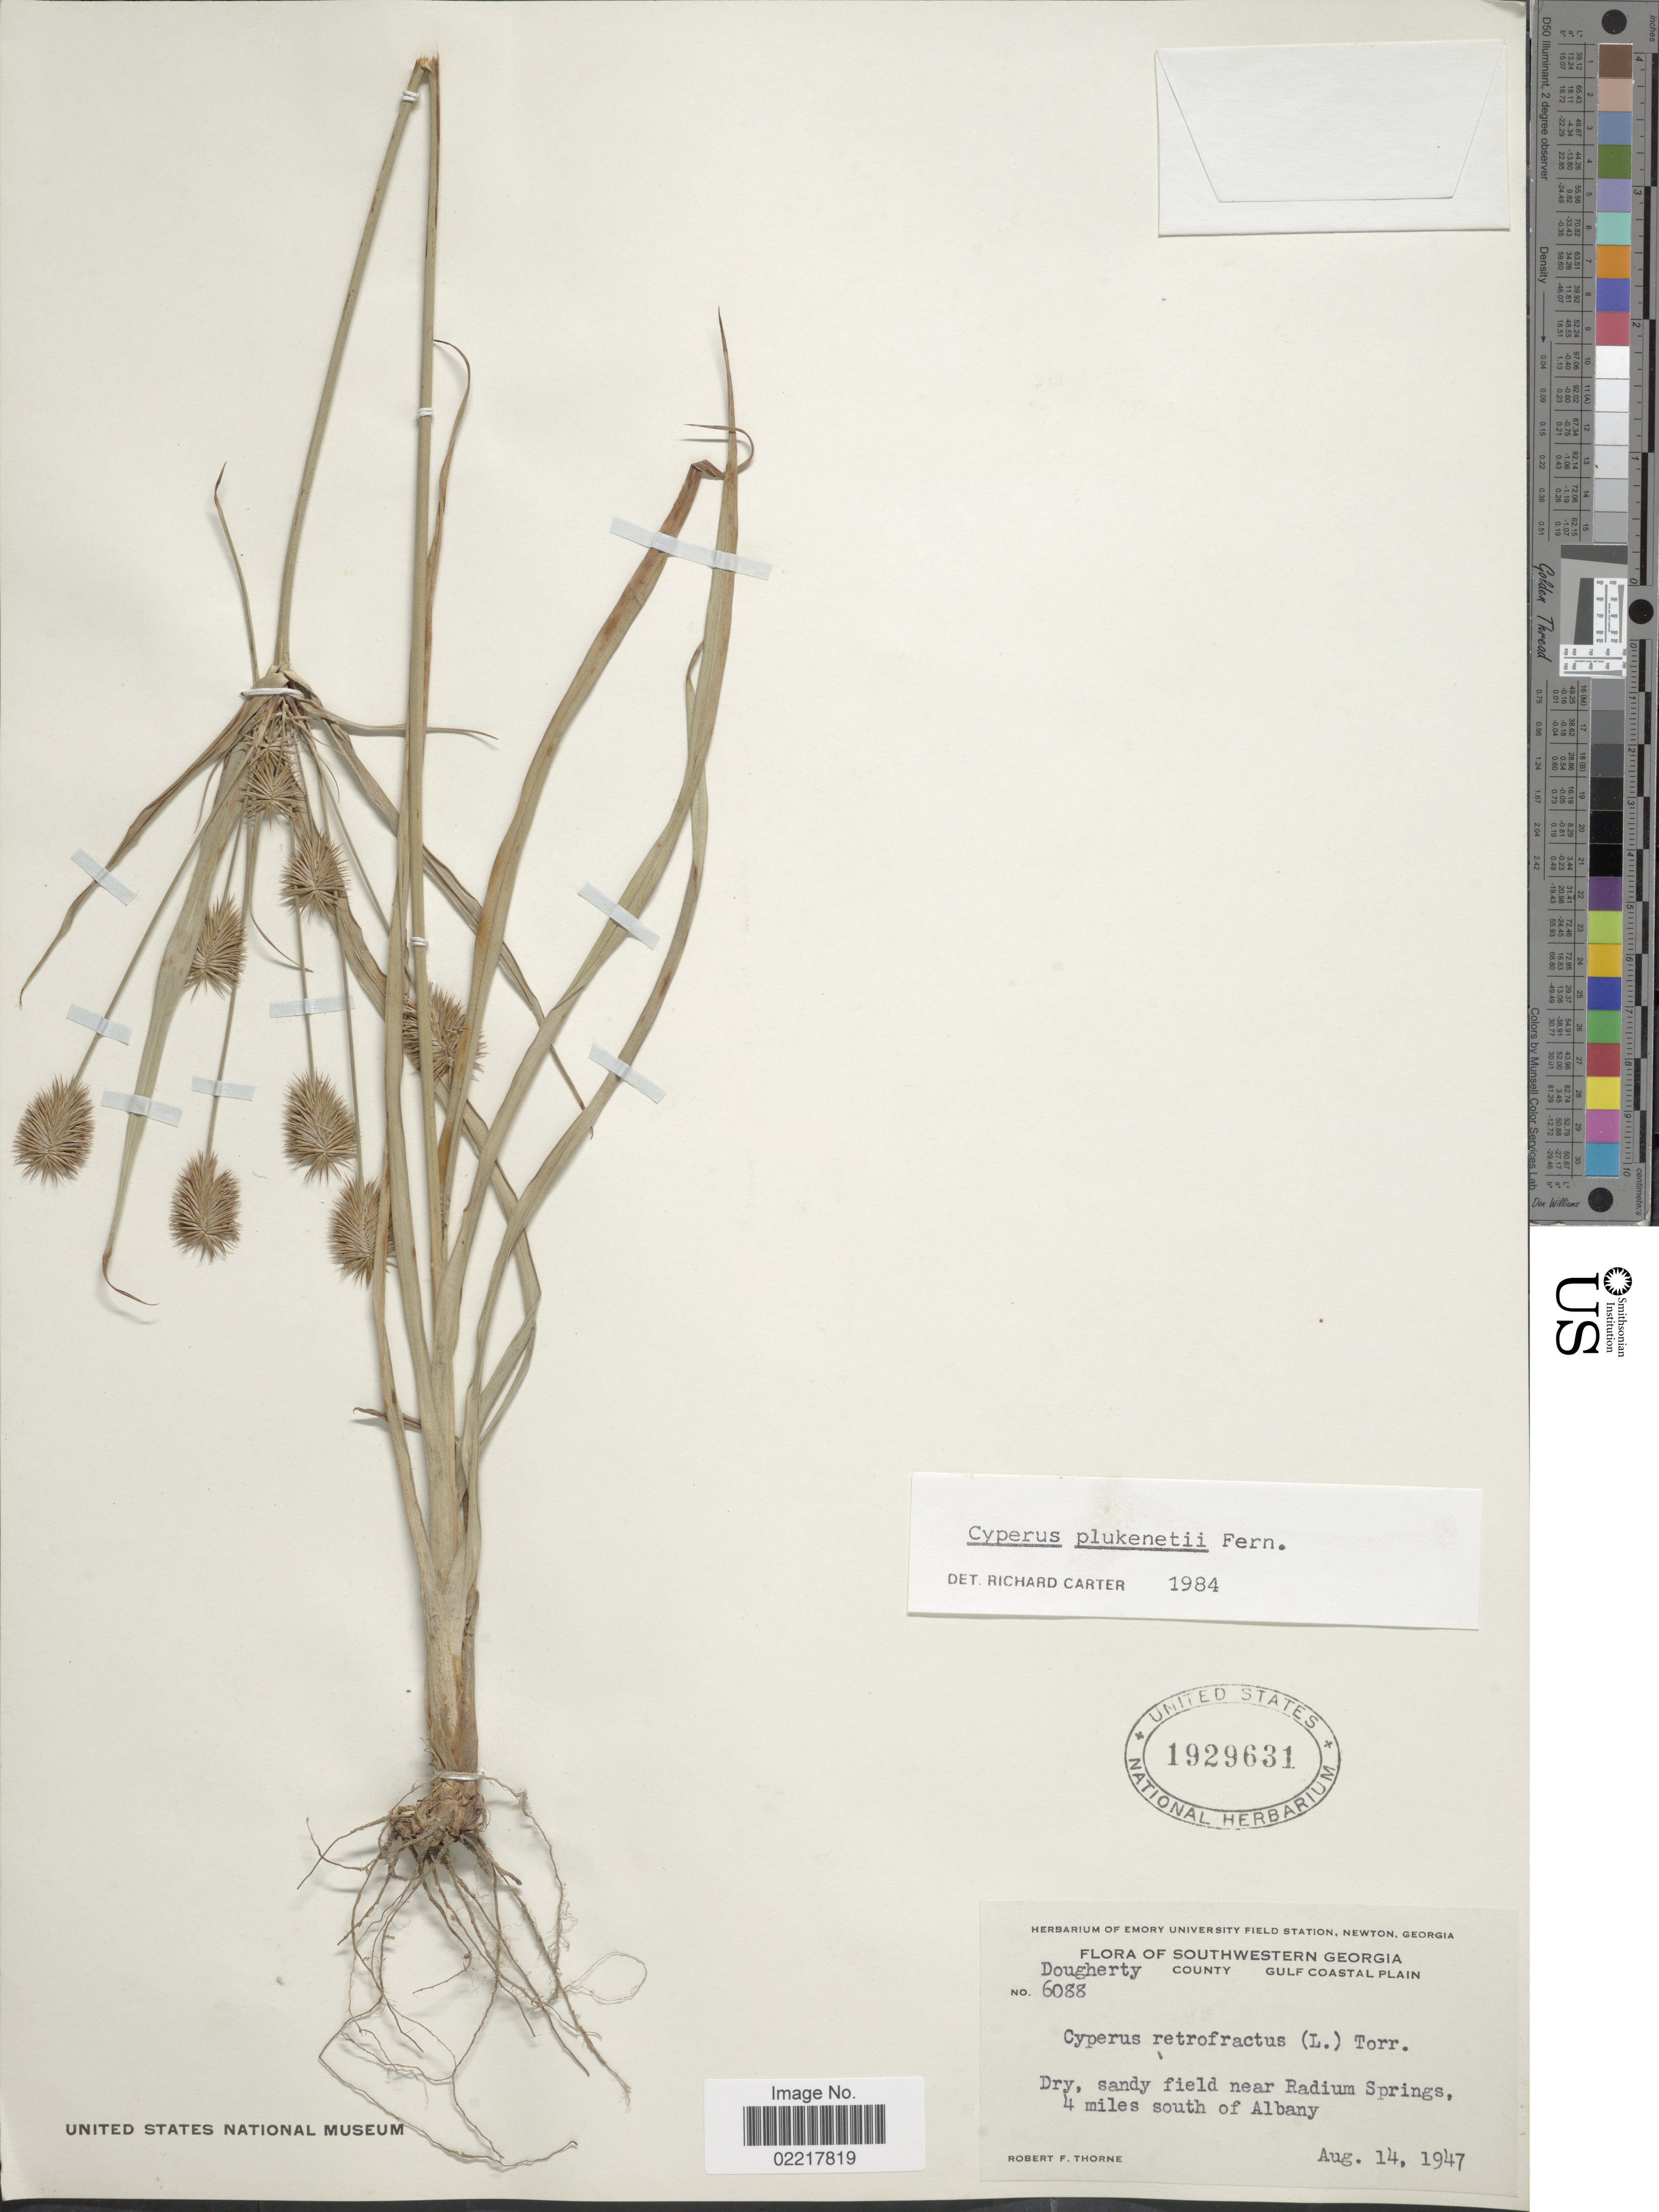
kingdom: Plantae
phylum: Tracheophyta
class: Liliopsida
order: Poales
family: Cyperaceae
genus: Cyperus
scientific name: Cyperus plukenetii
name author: Fernald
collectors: R. F. Thorne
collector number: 6088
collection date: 1947-08-14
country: United States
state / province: Georgia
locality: Southwestern Georgia, Dougherty County, Gulf Coastal Plain, Dry, sandy field near Radium Springs, 4 miles south of Albany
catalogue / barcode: US 1929631